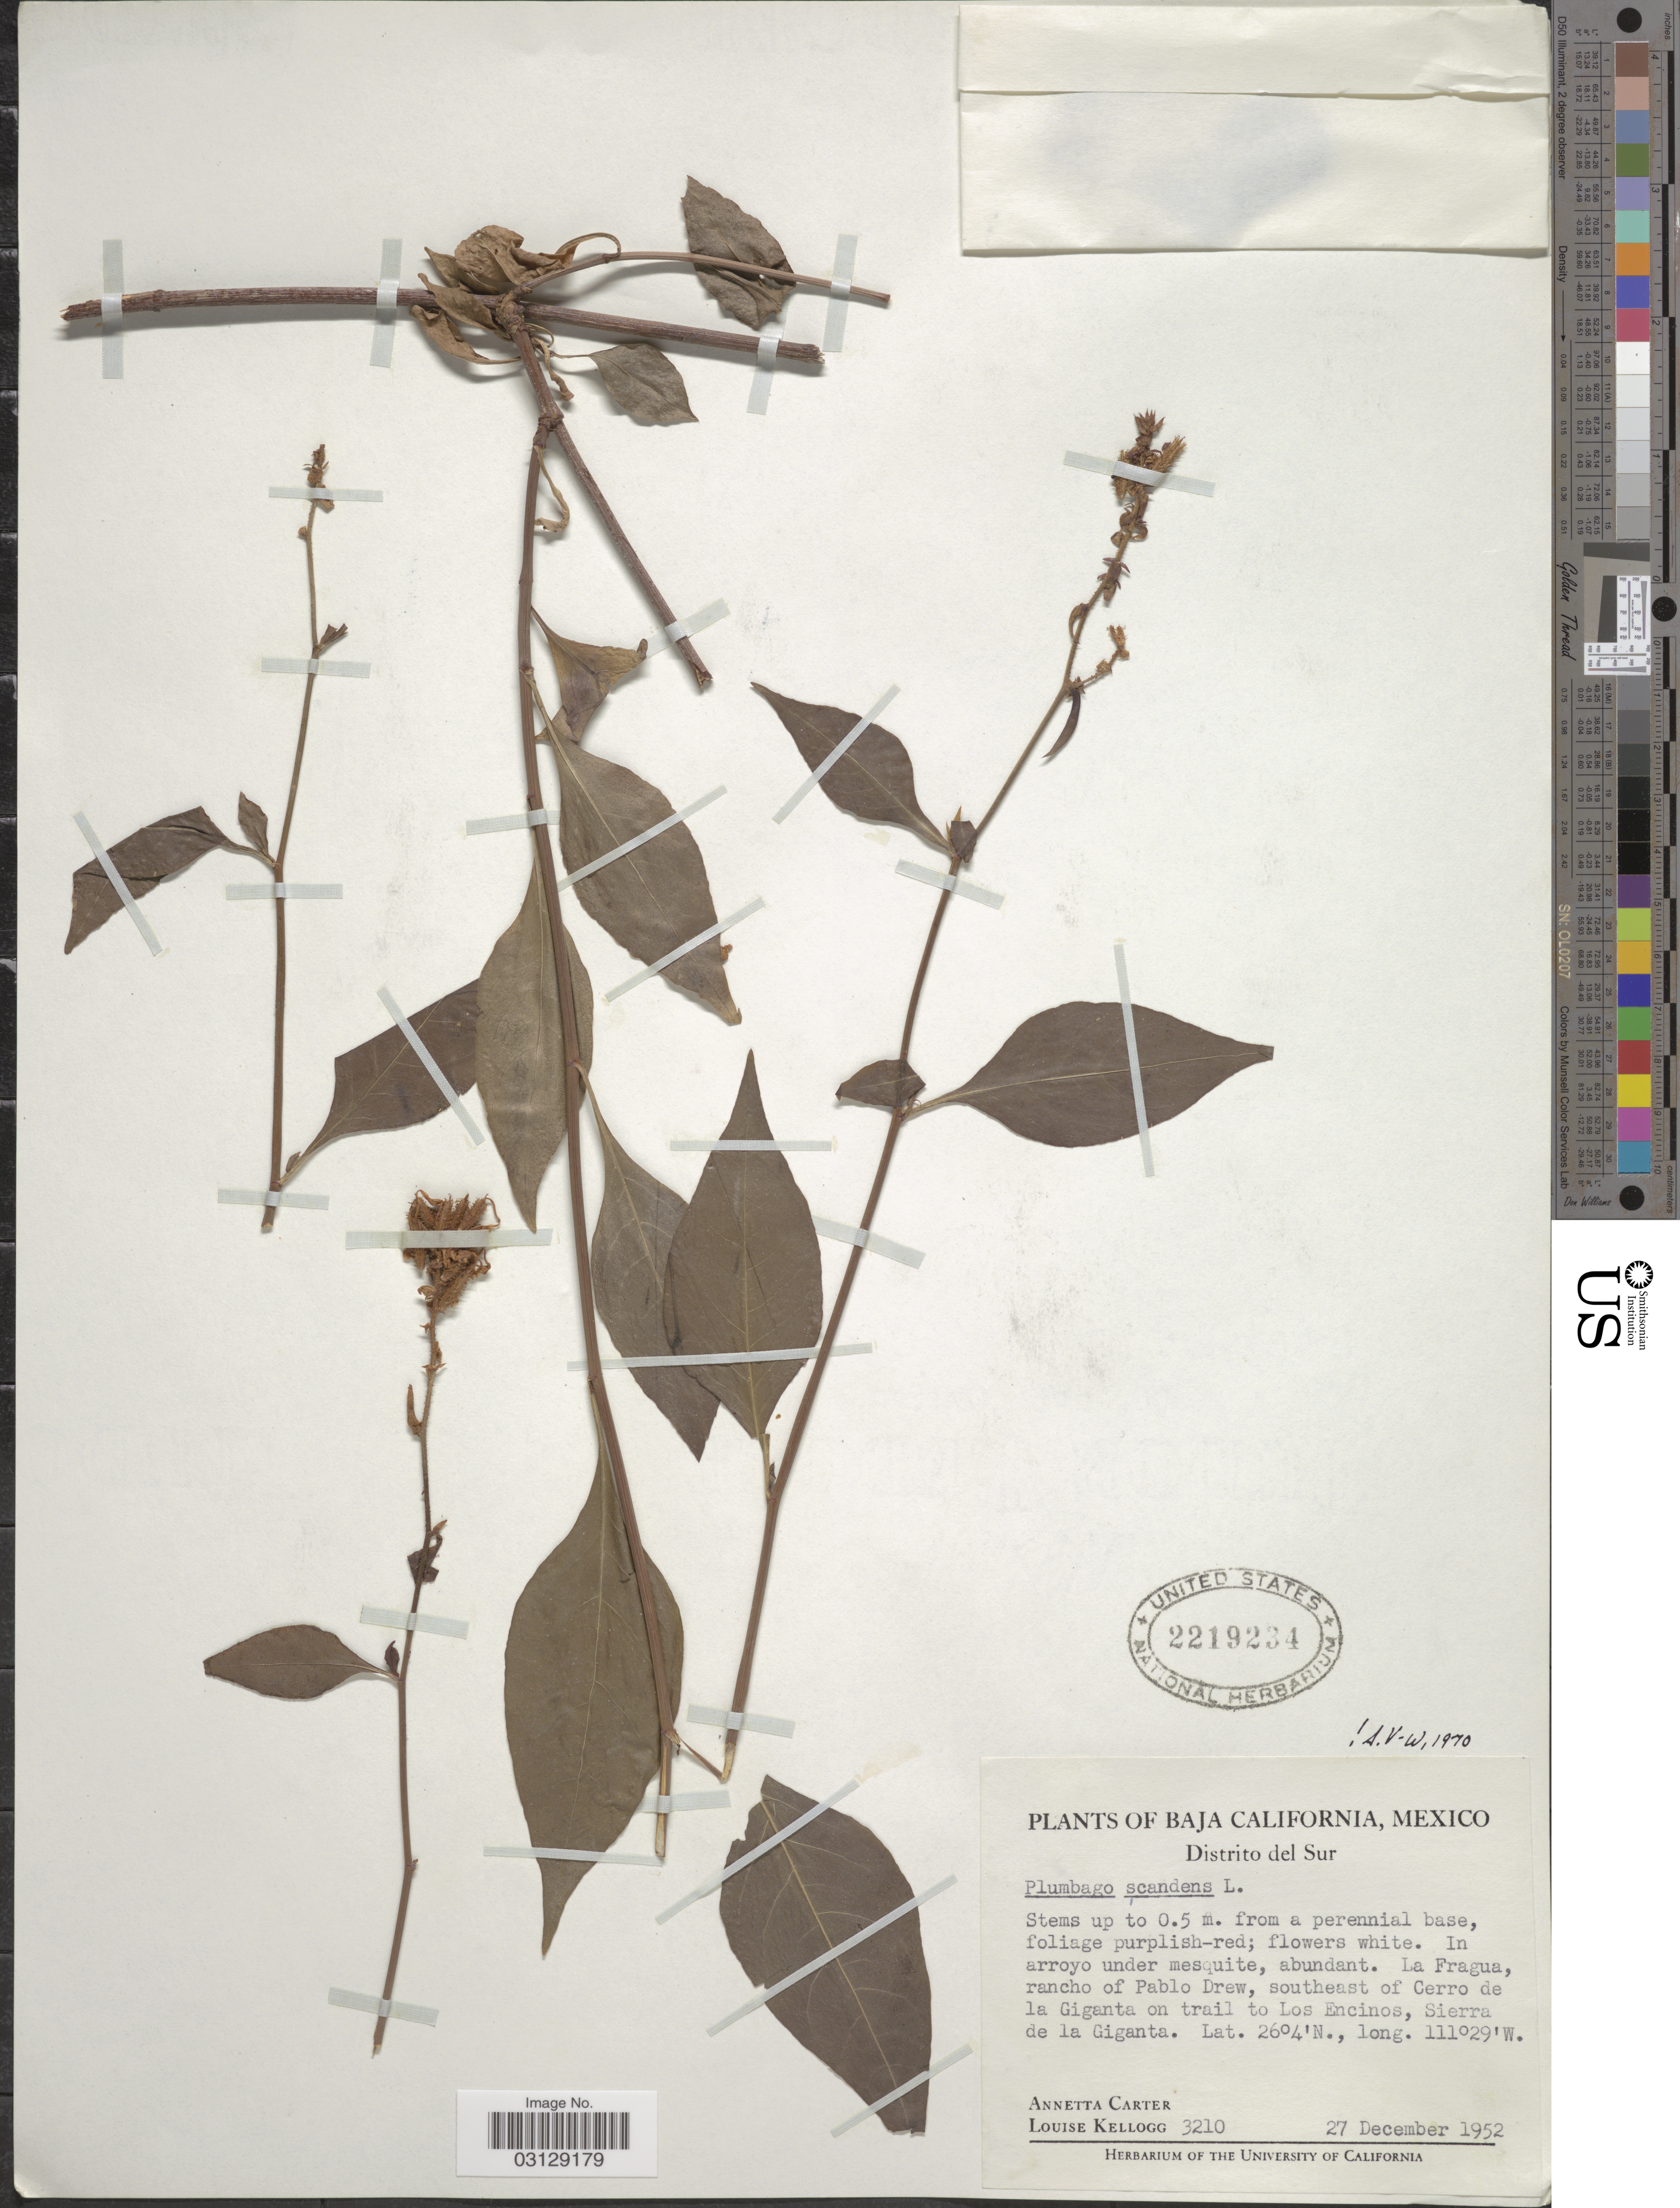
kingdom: Plantae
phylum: Tracheophyta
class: Magnoliopsida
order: Caryophyllales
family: Plumbaginaceae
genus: Plumbago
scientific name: Plumbago scandens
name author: L.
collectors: A. Carter & L. Kellogg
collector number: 3210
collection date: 1952-12-27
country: Mexico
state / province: Baja California Sur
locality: Distrito del Sur. La Fragua, rancho of Pablo Drew, southeast of Cerro de la Giganta on trail to Los Encinos, Sierra de la Giganta.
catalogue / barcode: US 2219234